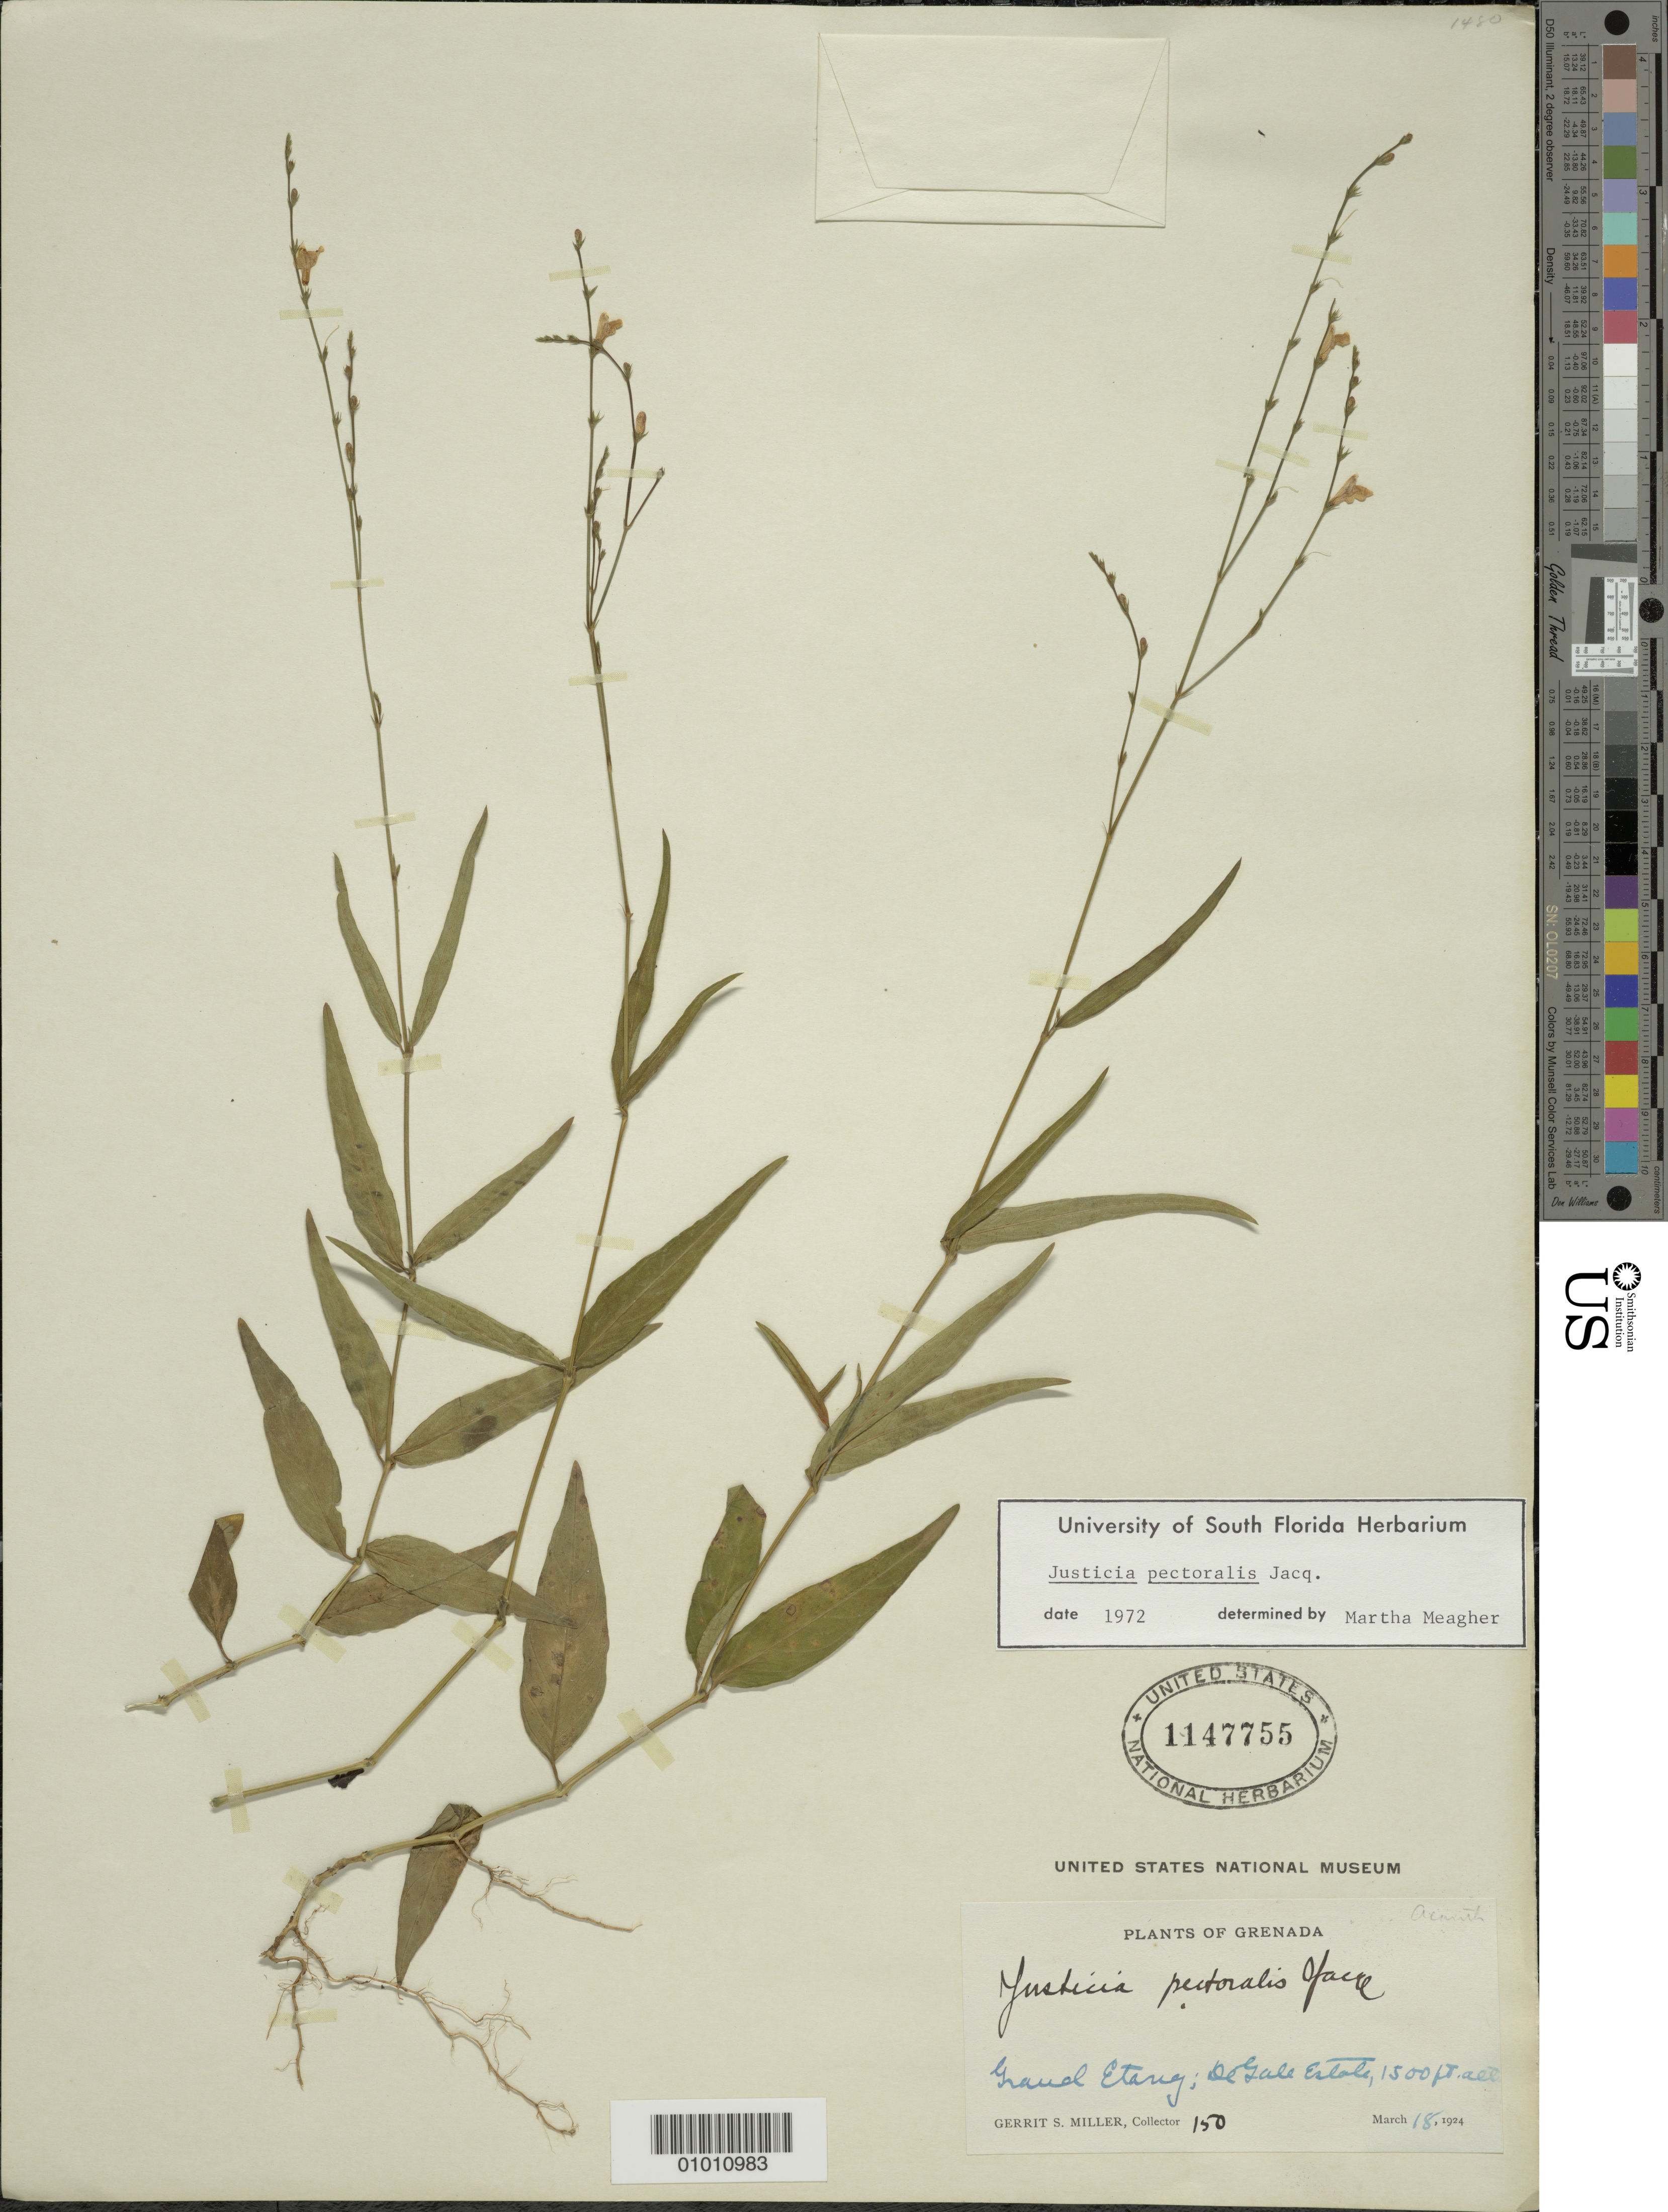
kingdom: Plantae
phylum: Tracheophyta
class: Magnoliopsida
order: Lamiales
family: Acanthaceae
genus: Justicia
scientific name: Justicia pectoralis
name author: Jacq.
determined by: Meagher, M.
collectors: G. S. Miller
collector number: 150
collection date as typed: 18 Mar 1924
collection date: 1924-03-18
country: Grenada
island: Grenada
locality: Grand Etang, DeGale Estate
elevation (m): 457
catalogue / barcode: US 1147755